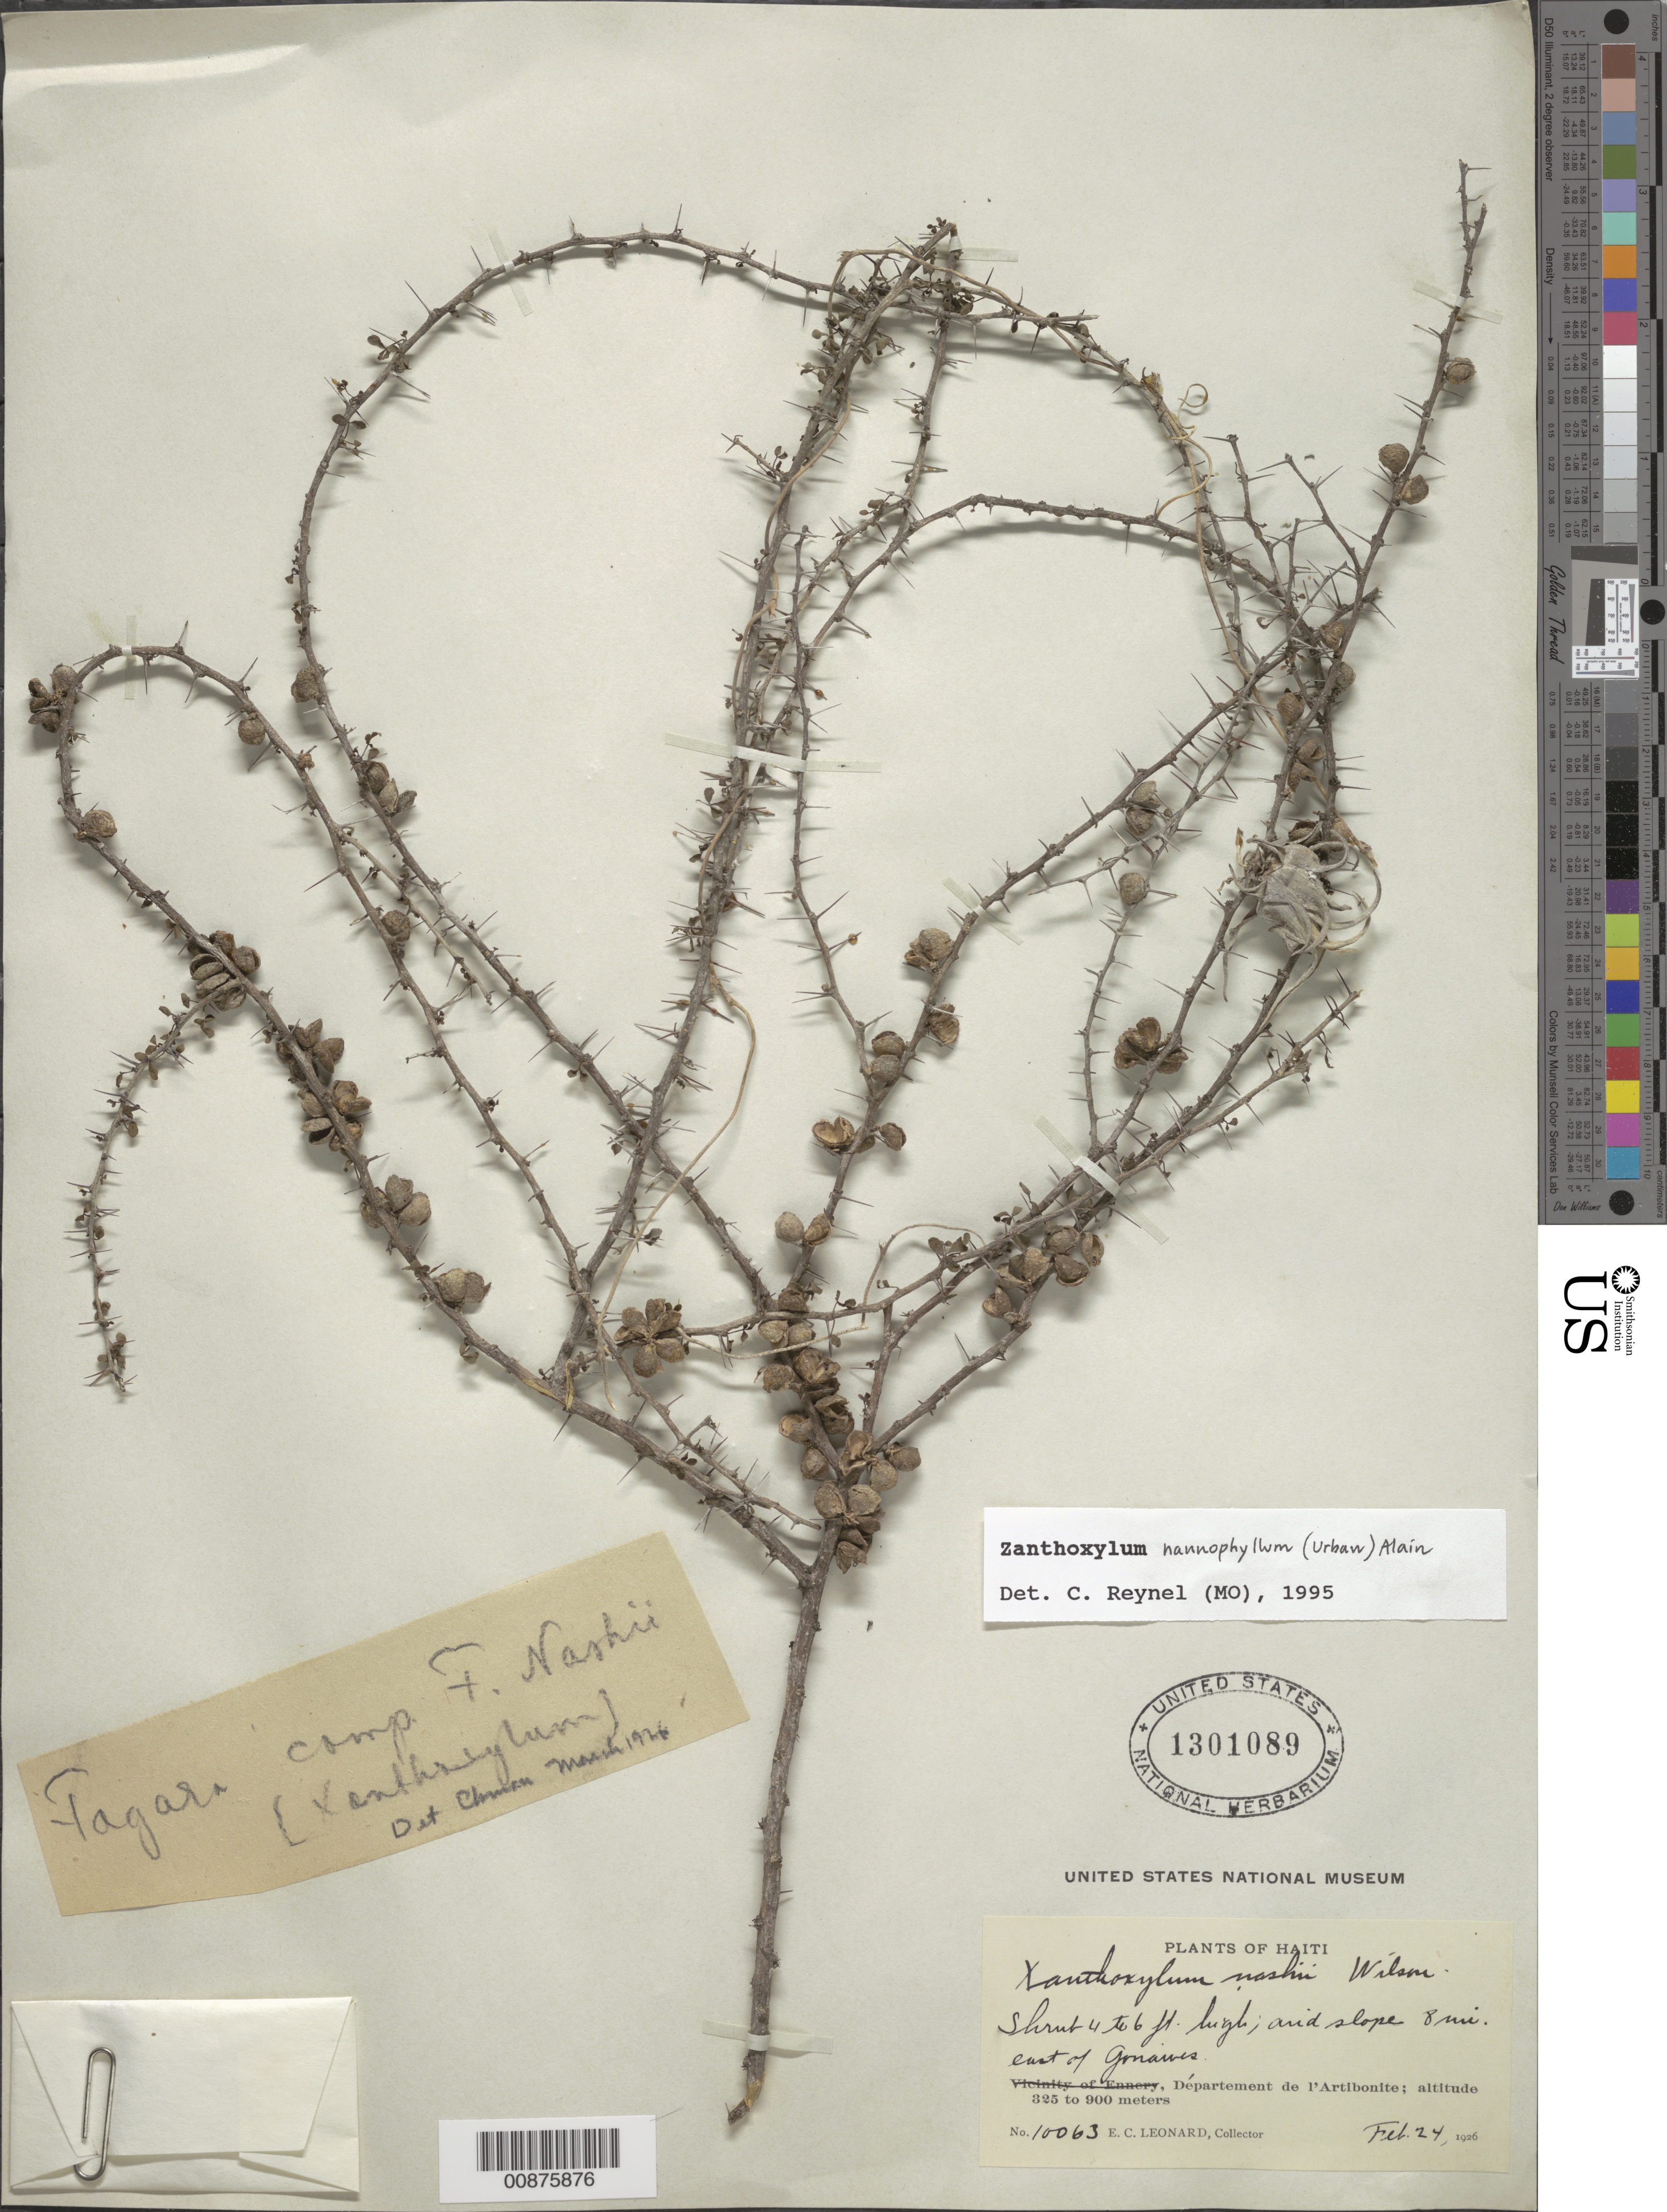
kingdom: Plantae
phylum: Tracheophyta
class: Magnoliopsida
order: Sapindales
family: Rutaceae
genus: Zanthoxylum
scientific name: Zanthoxylum nannophyllum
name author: (Urb.) Alain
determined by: Reynel, Carlos A., (MO), Missouri Botanical Garden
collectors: E. C. Leonard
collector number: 10063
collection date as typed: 24 Feb 1926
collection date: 1926-02-24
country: Haiti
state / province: Artibonite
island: Hispaniola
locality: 8 miles E of Gonaives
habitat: Arid slope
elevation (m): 325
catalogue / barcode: US 1301089